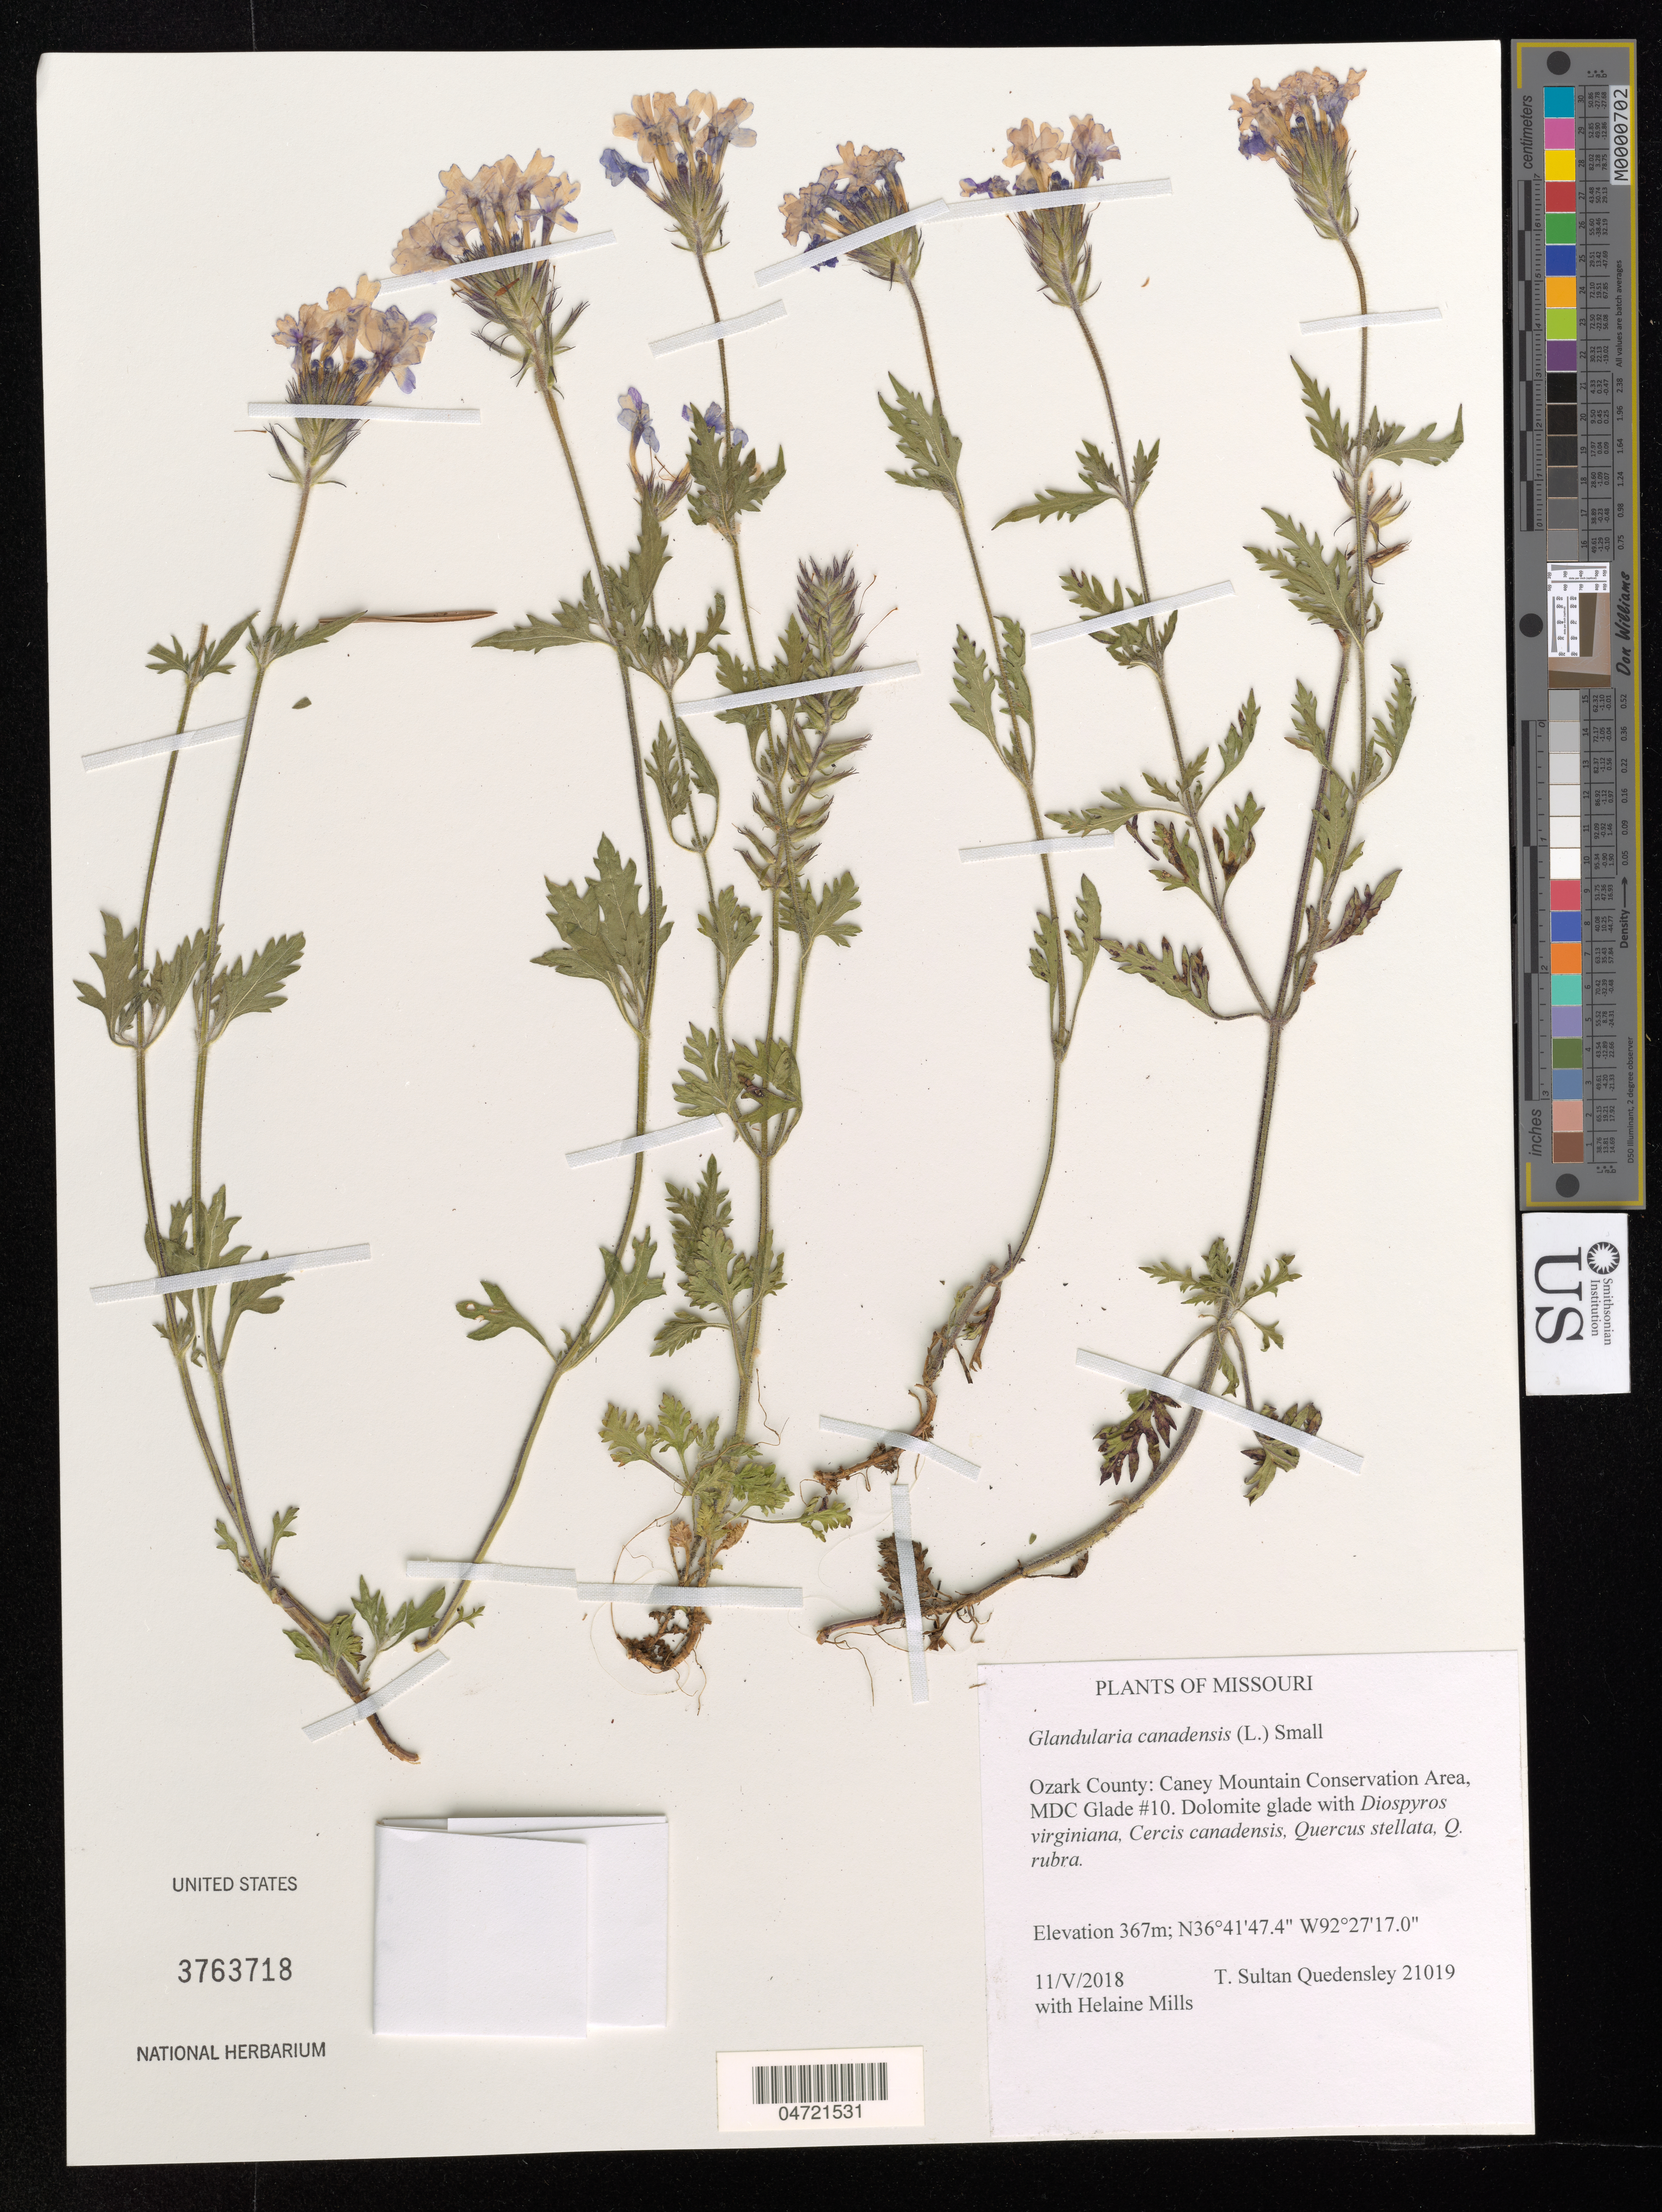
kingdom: Plantae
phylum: Tracheophyta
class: Magnoliopsida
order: Lamiales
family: Verbenaceae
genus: Glandularia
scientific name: Glandularia canadensis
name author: (L.) Small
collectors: T. S. Quedensley & H. Mills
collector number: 21019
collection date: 2018-05-11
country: United States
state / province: Missouri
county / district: Ozark County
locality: Caney Mountain Conservation Area, MDC Glade #10.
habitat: Dolomite glade.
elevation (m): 367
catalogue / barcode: US 3763718